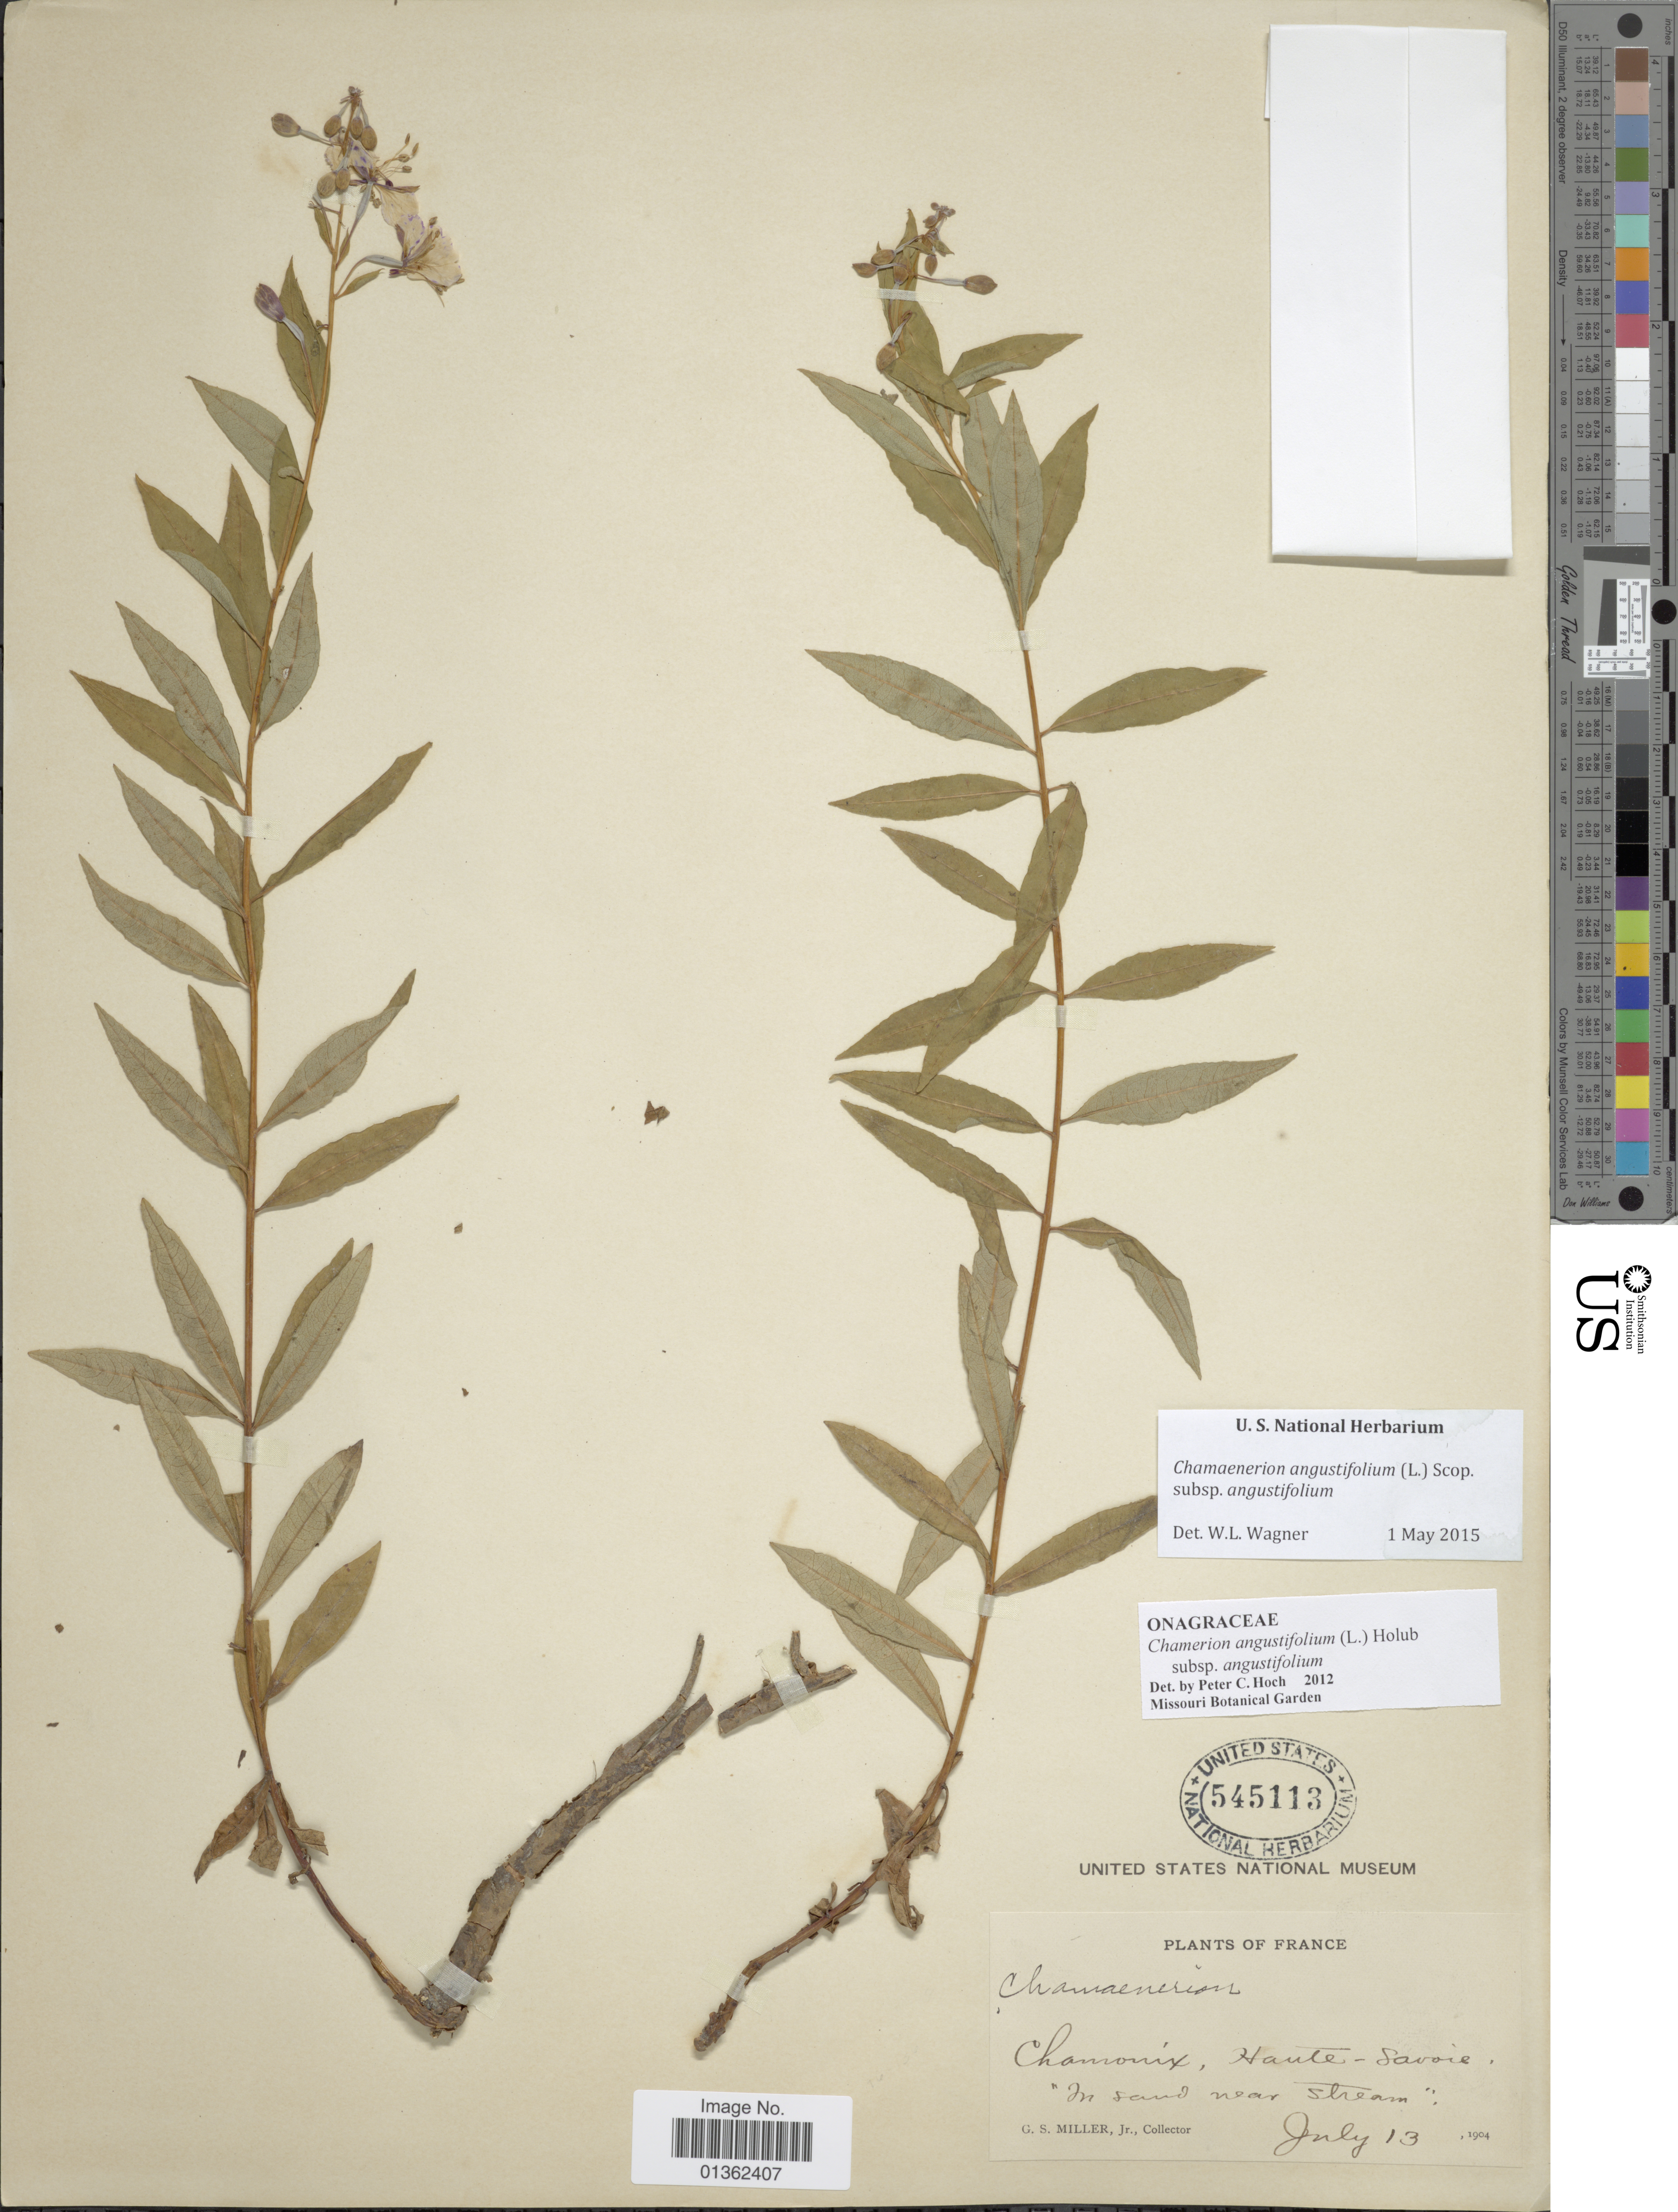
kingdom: Plantae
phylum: Tracheophyta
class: Magnoliopsida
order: Myrtales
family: Onagraceae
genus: Chamaenerion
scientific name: Chamaenerion angustifolium subsp. angustifolium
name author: (L.) Scop.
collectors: G. S. Miller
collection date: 1904-07-13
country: France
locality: Chamonix, Haute-Savoie, "in sand near stream".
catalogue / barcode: US 545113